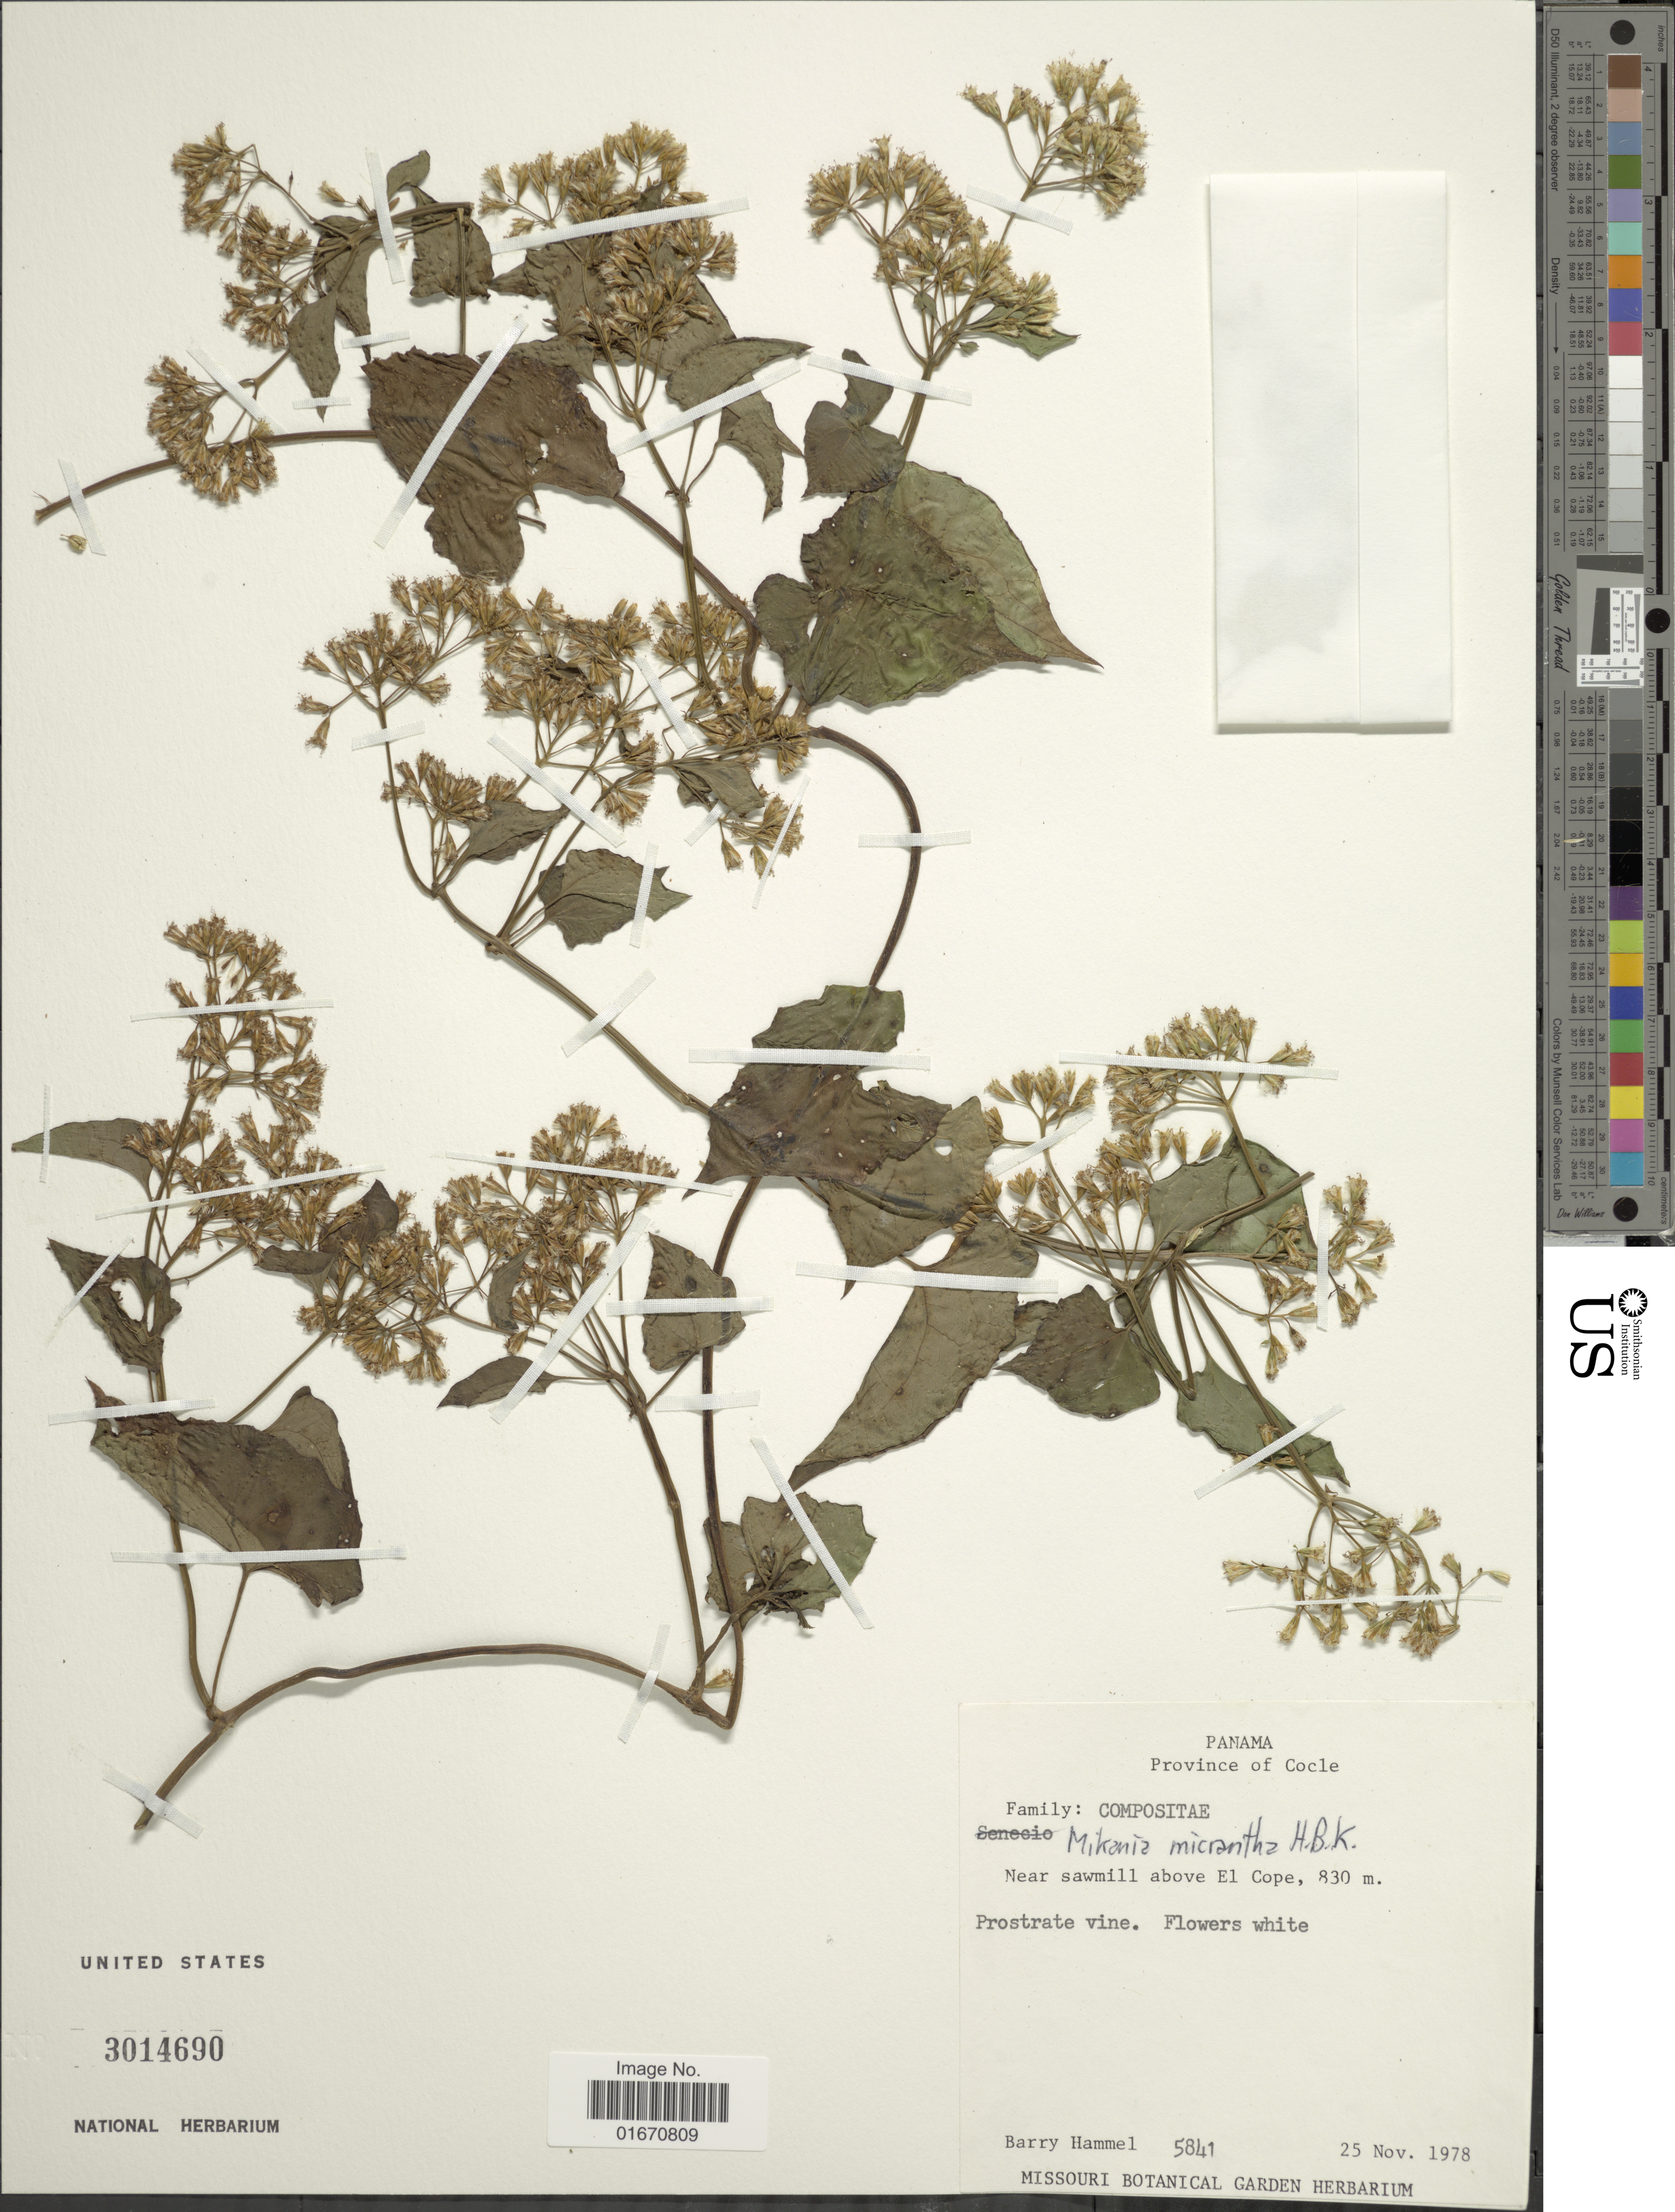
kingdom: Plantae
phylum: Tracheophyta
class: Magnoliopsida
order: Asterales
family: Asteraceae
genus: Mikania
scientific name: Mikania micrantha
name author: Kunth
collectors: B. Hammel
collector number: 5841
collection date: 1978-11-25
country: Panama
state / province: Coclé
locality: Near sawmill above EL Cope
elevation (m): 830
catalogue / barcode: US 3014690